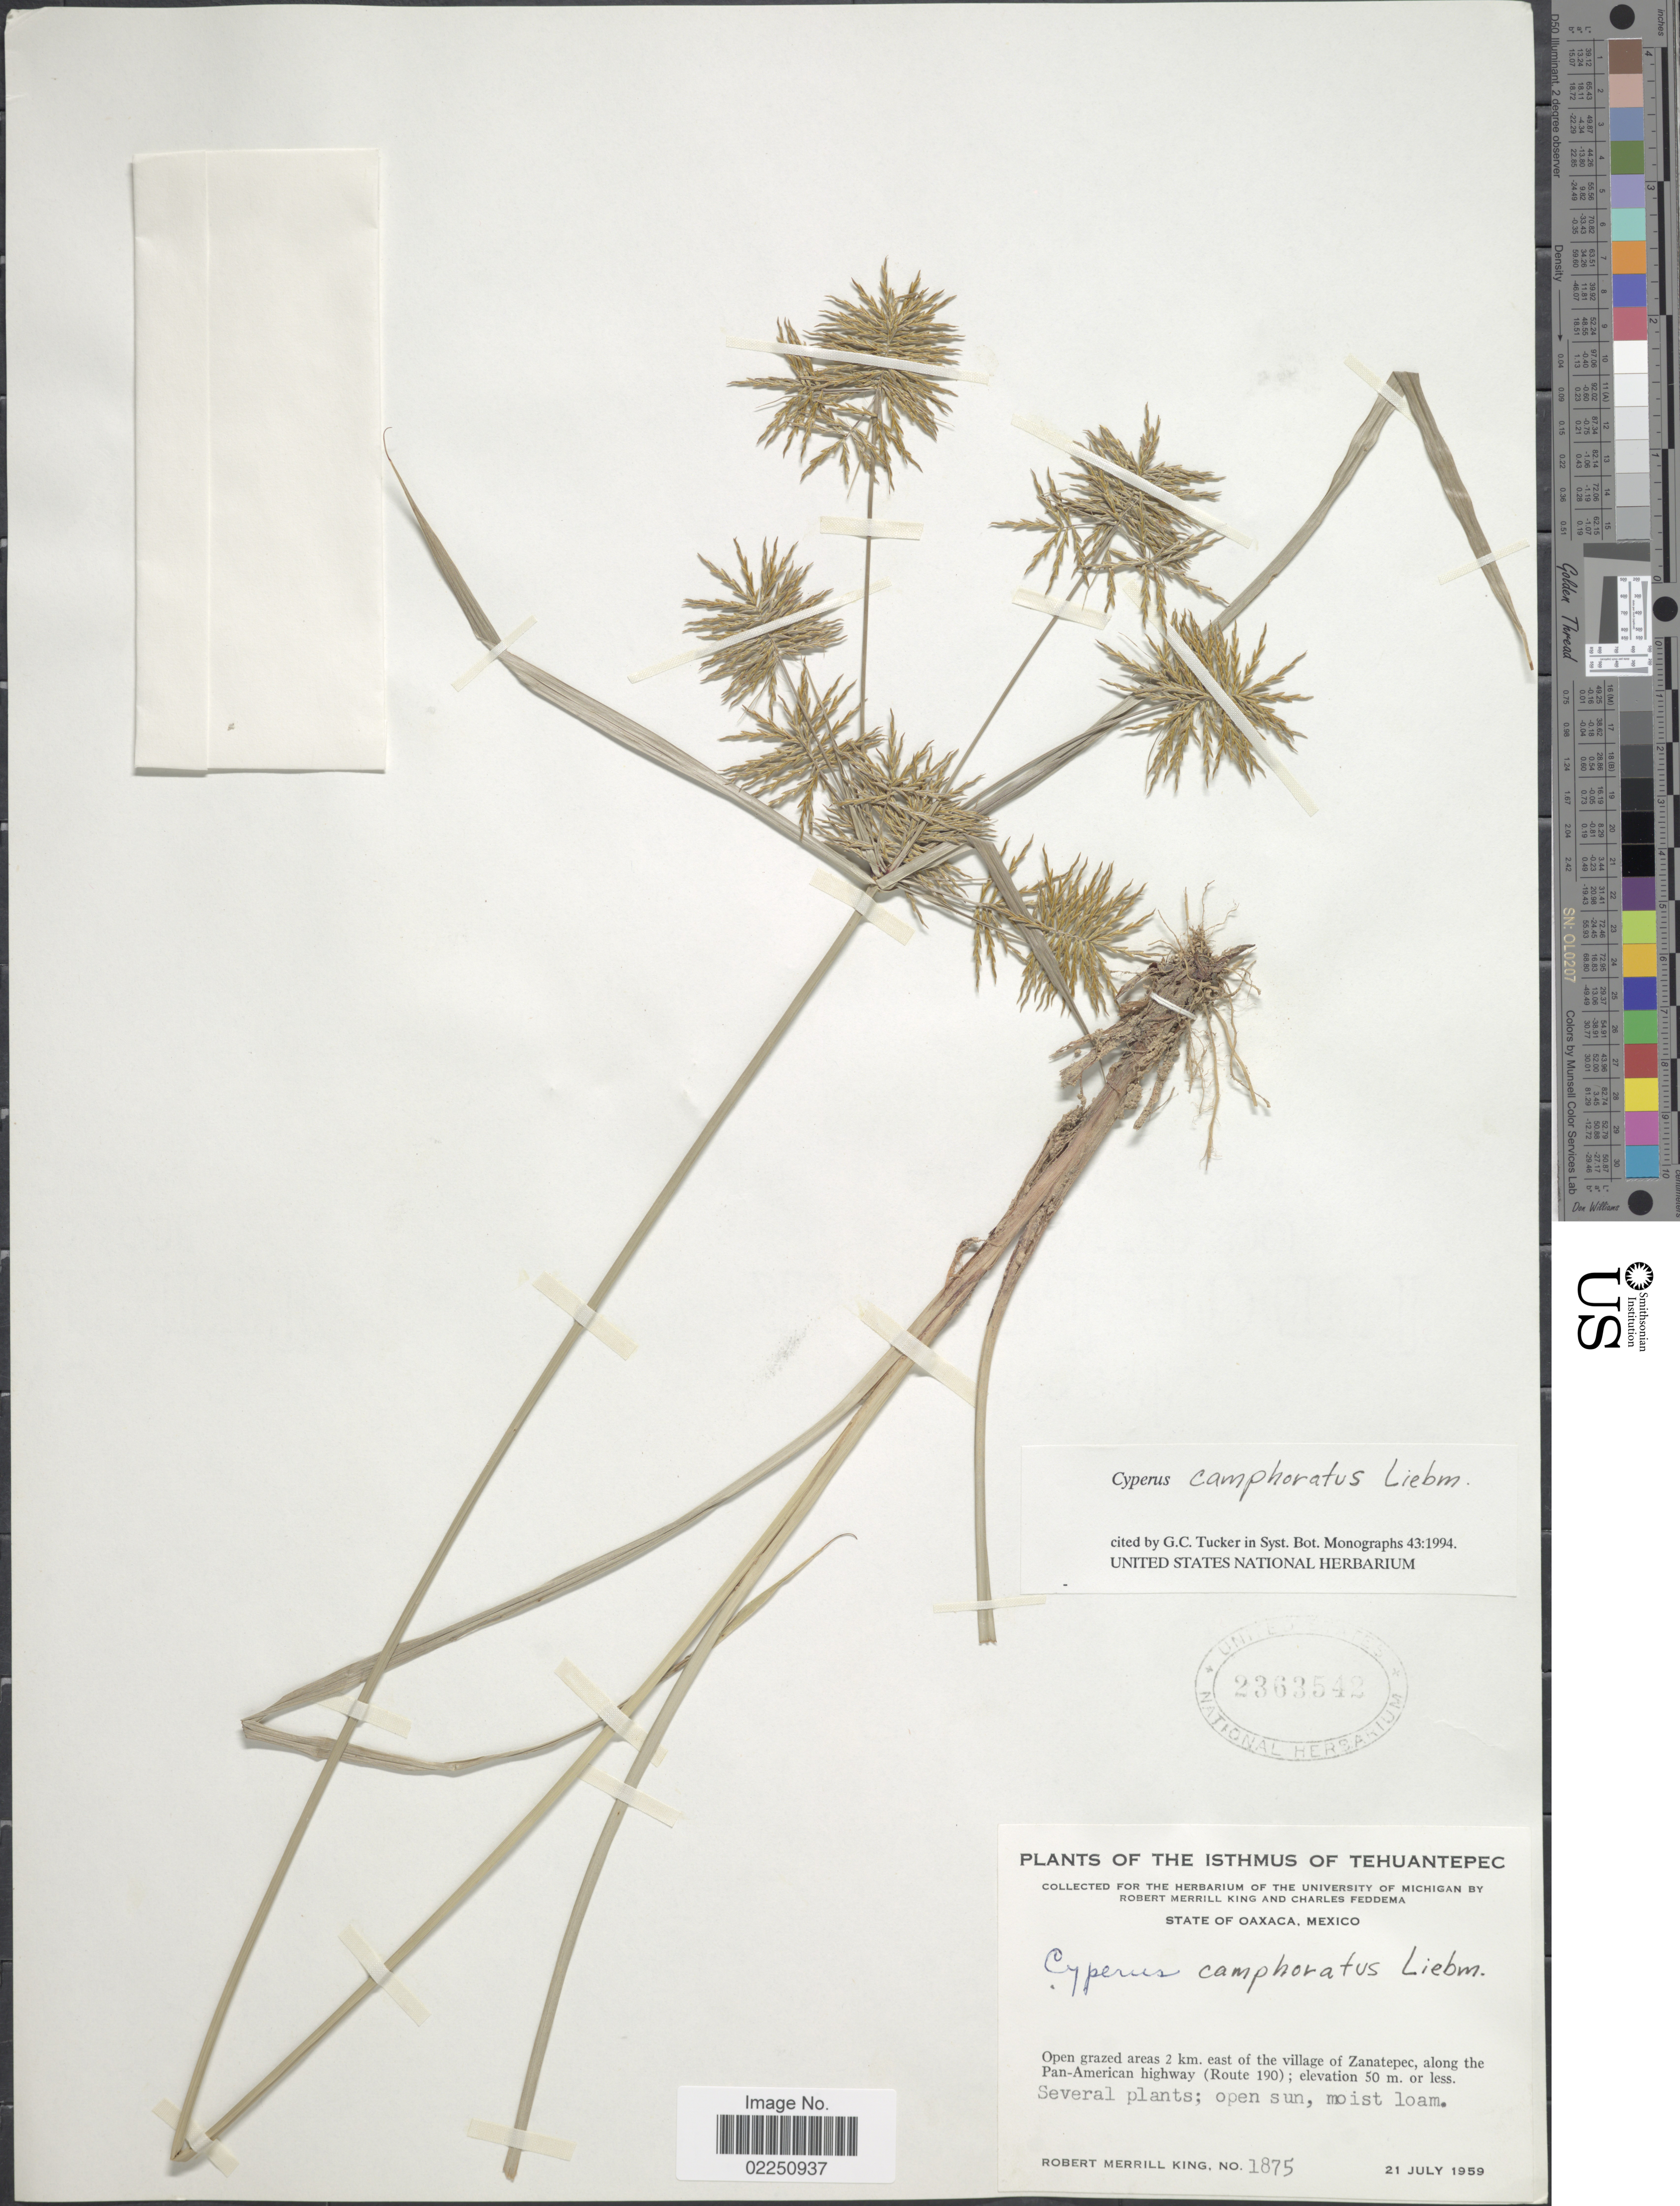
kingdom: Plantae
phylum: Tracheophyta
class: Liliopsida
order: Poales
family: Cyperaceae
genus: Cyperus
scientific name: Cyperus camphoratus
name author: Liebm.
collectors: R. M. King & C. Feddema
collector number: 1875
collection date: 1959-07-21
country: Mexico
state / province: Oaxaca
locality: Isthmus of Tehuantepec. Open grazed areas 2 km. east of the village of Zanatepec, along the Pan-American highway (Route 190)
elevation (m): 50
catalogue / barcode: US 2363542